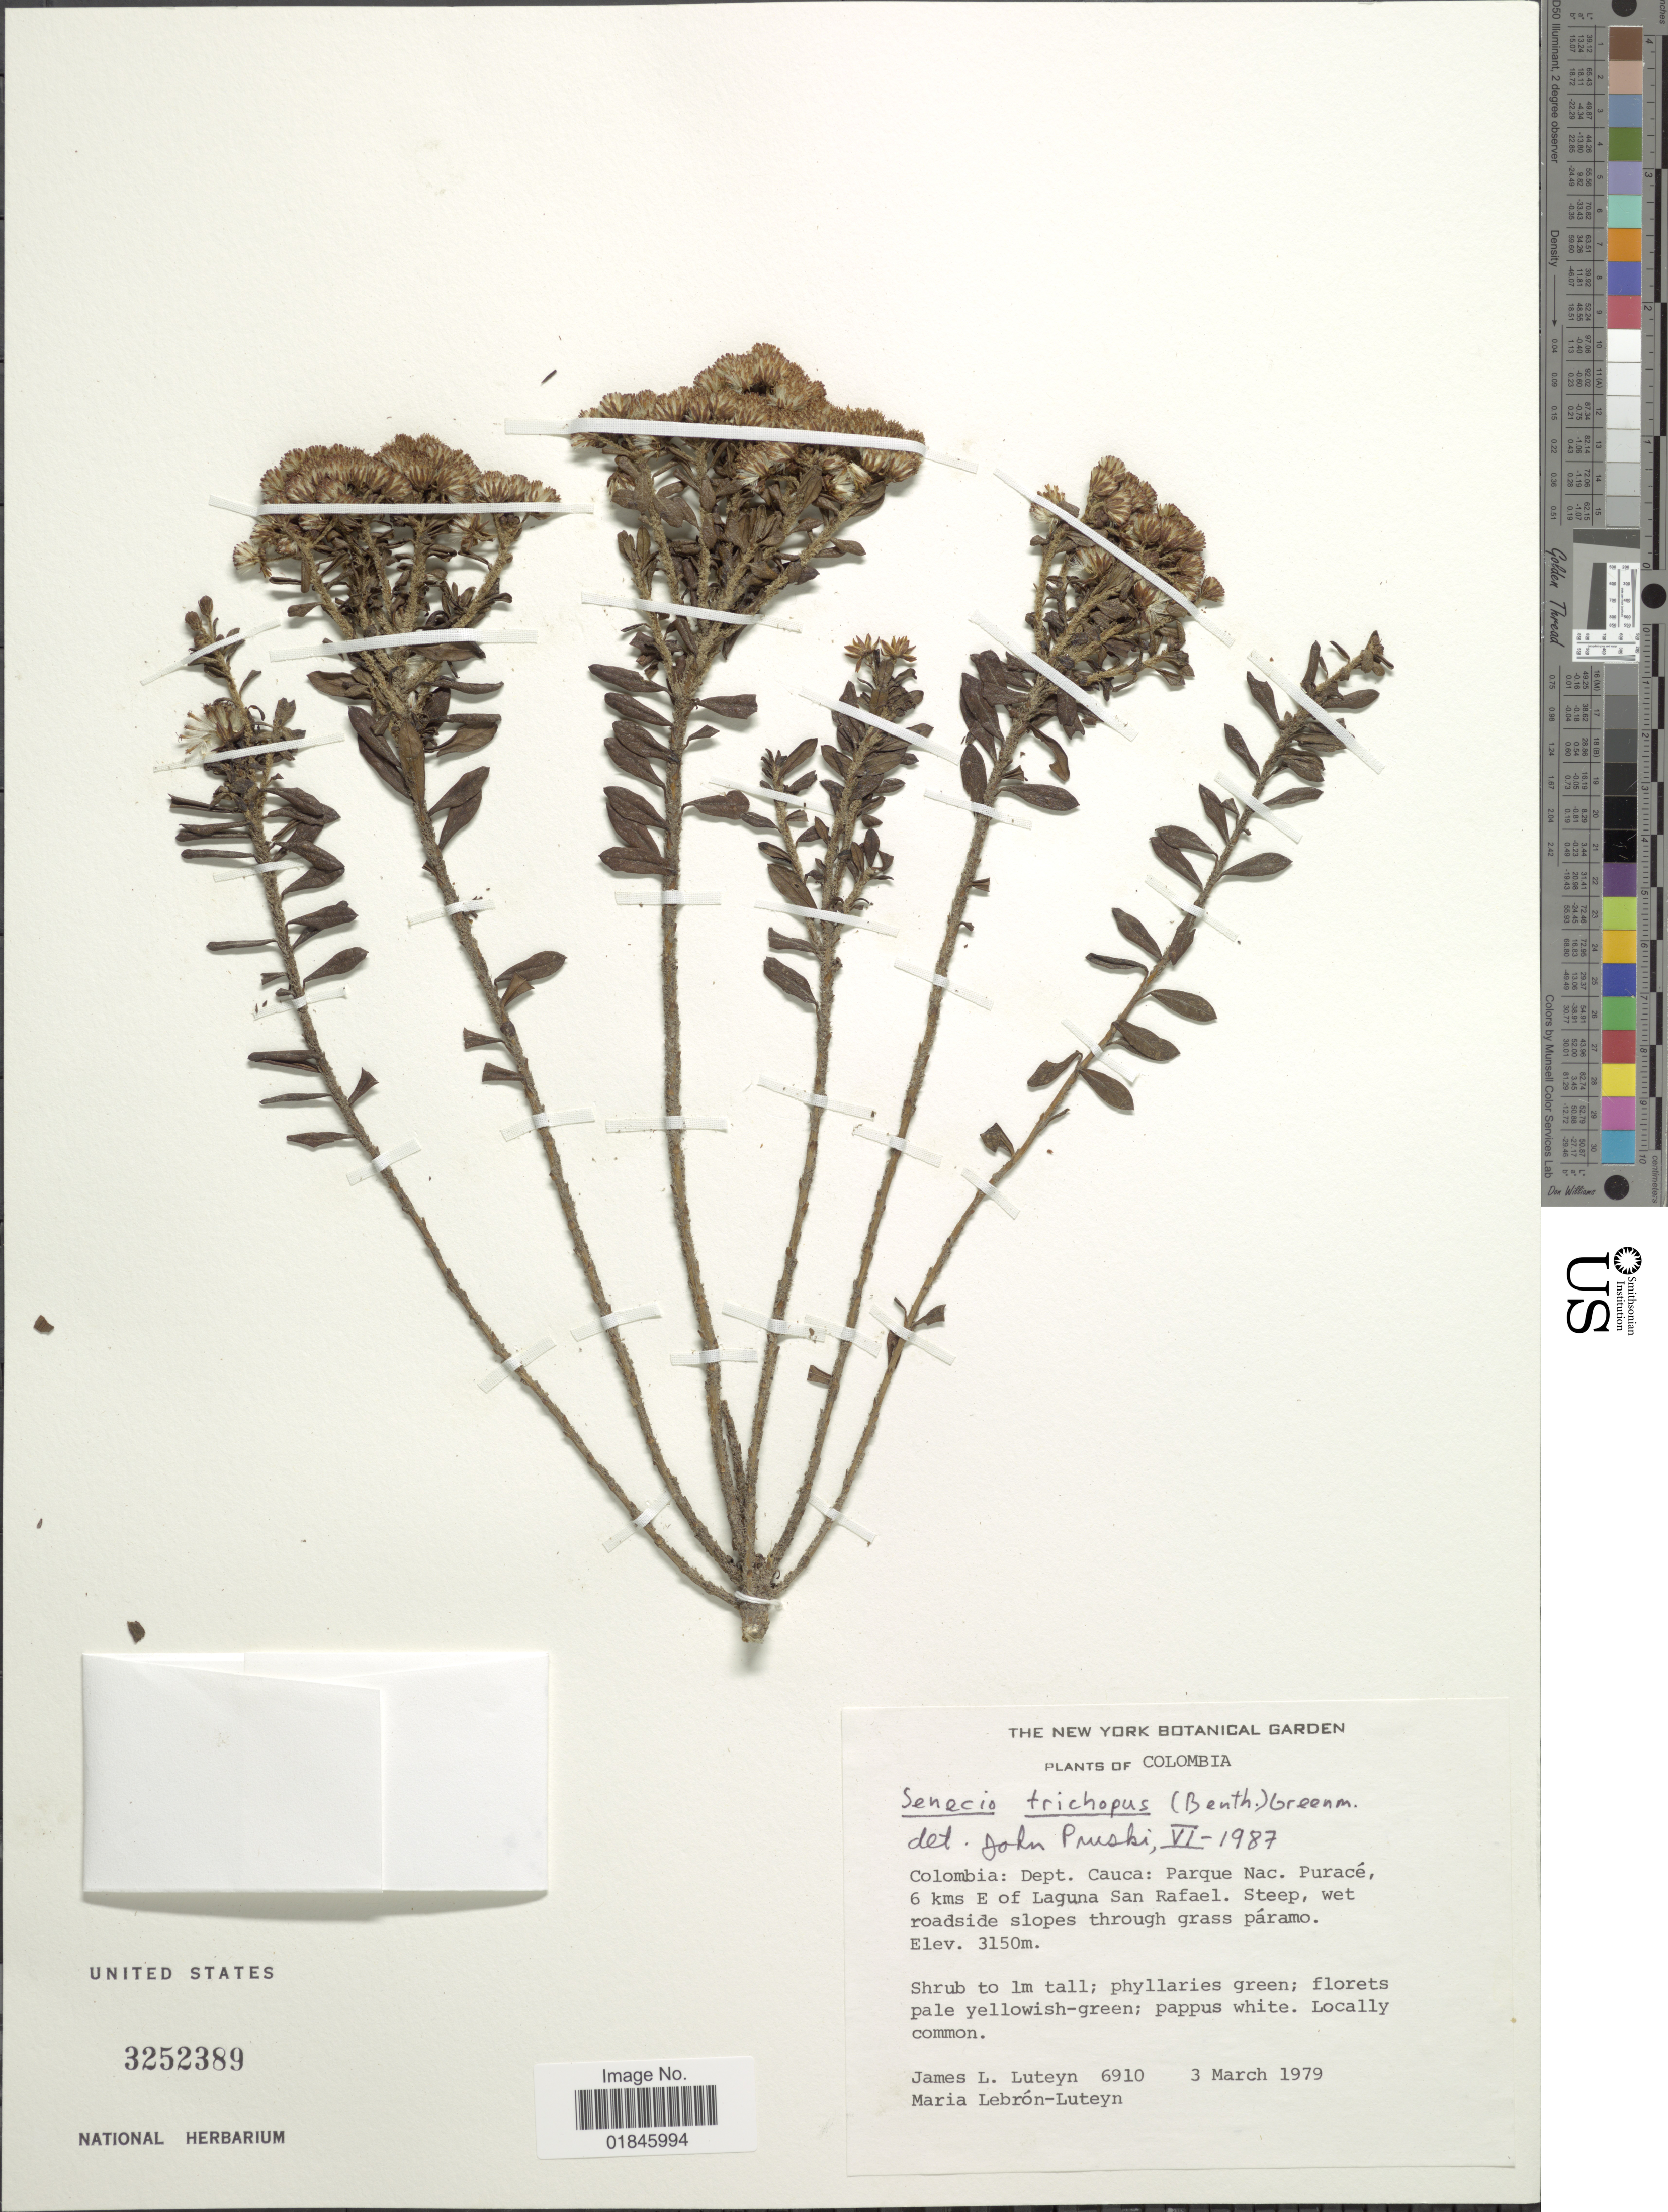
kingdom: Plantae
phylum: Tracheophyta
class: Magnoliopsida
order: Asterales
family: Asteraceae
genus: Pentacalia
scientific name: Pentacalia trichopus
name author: (Benth.) Cuatrec.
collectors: J. L. Luteyn & M. L. Lebrón-Luteyn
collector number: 6910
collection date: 1979-03-03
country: Colombia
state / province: Cauca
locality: Colombia: Dept. Cauca: Parque Nac. Puracé, 6 kms E of Laguna San Rafael.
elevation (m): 3150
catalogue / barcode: US 3252389